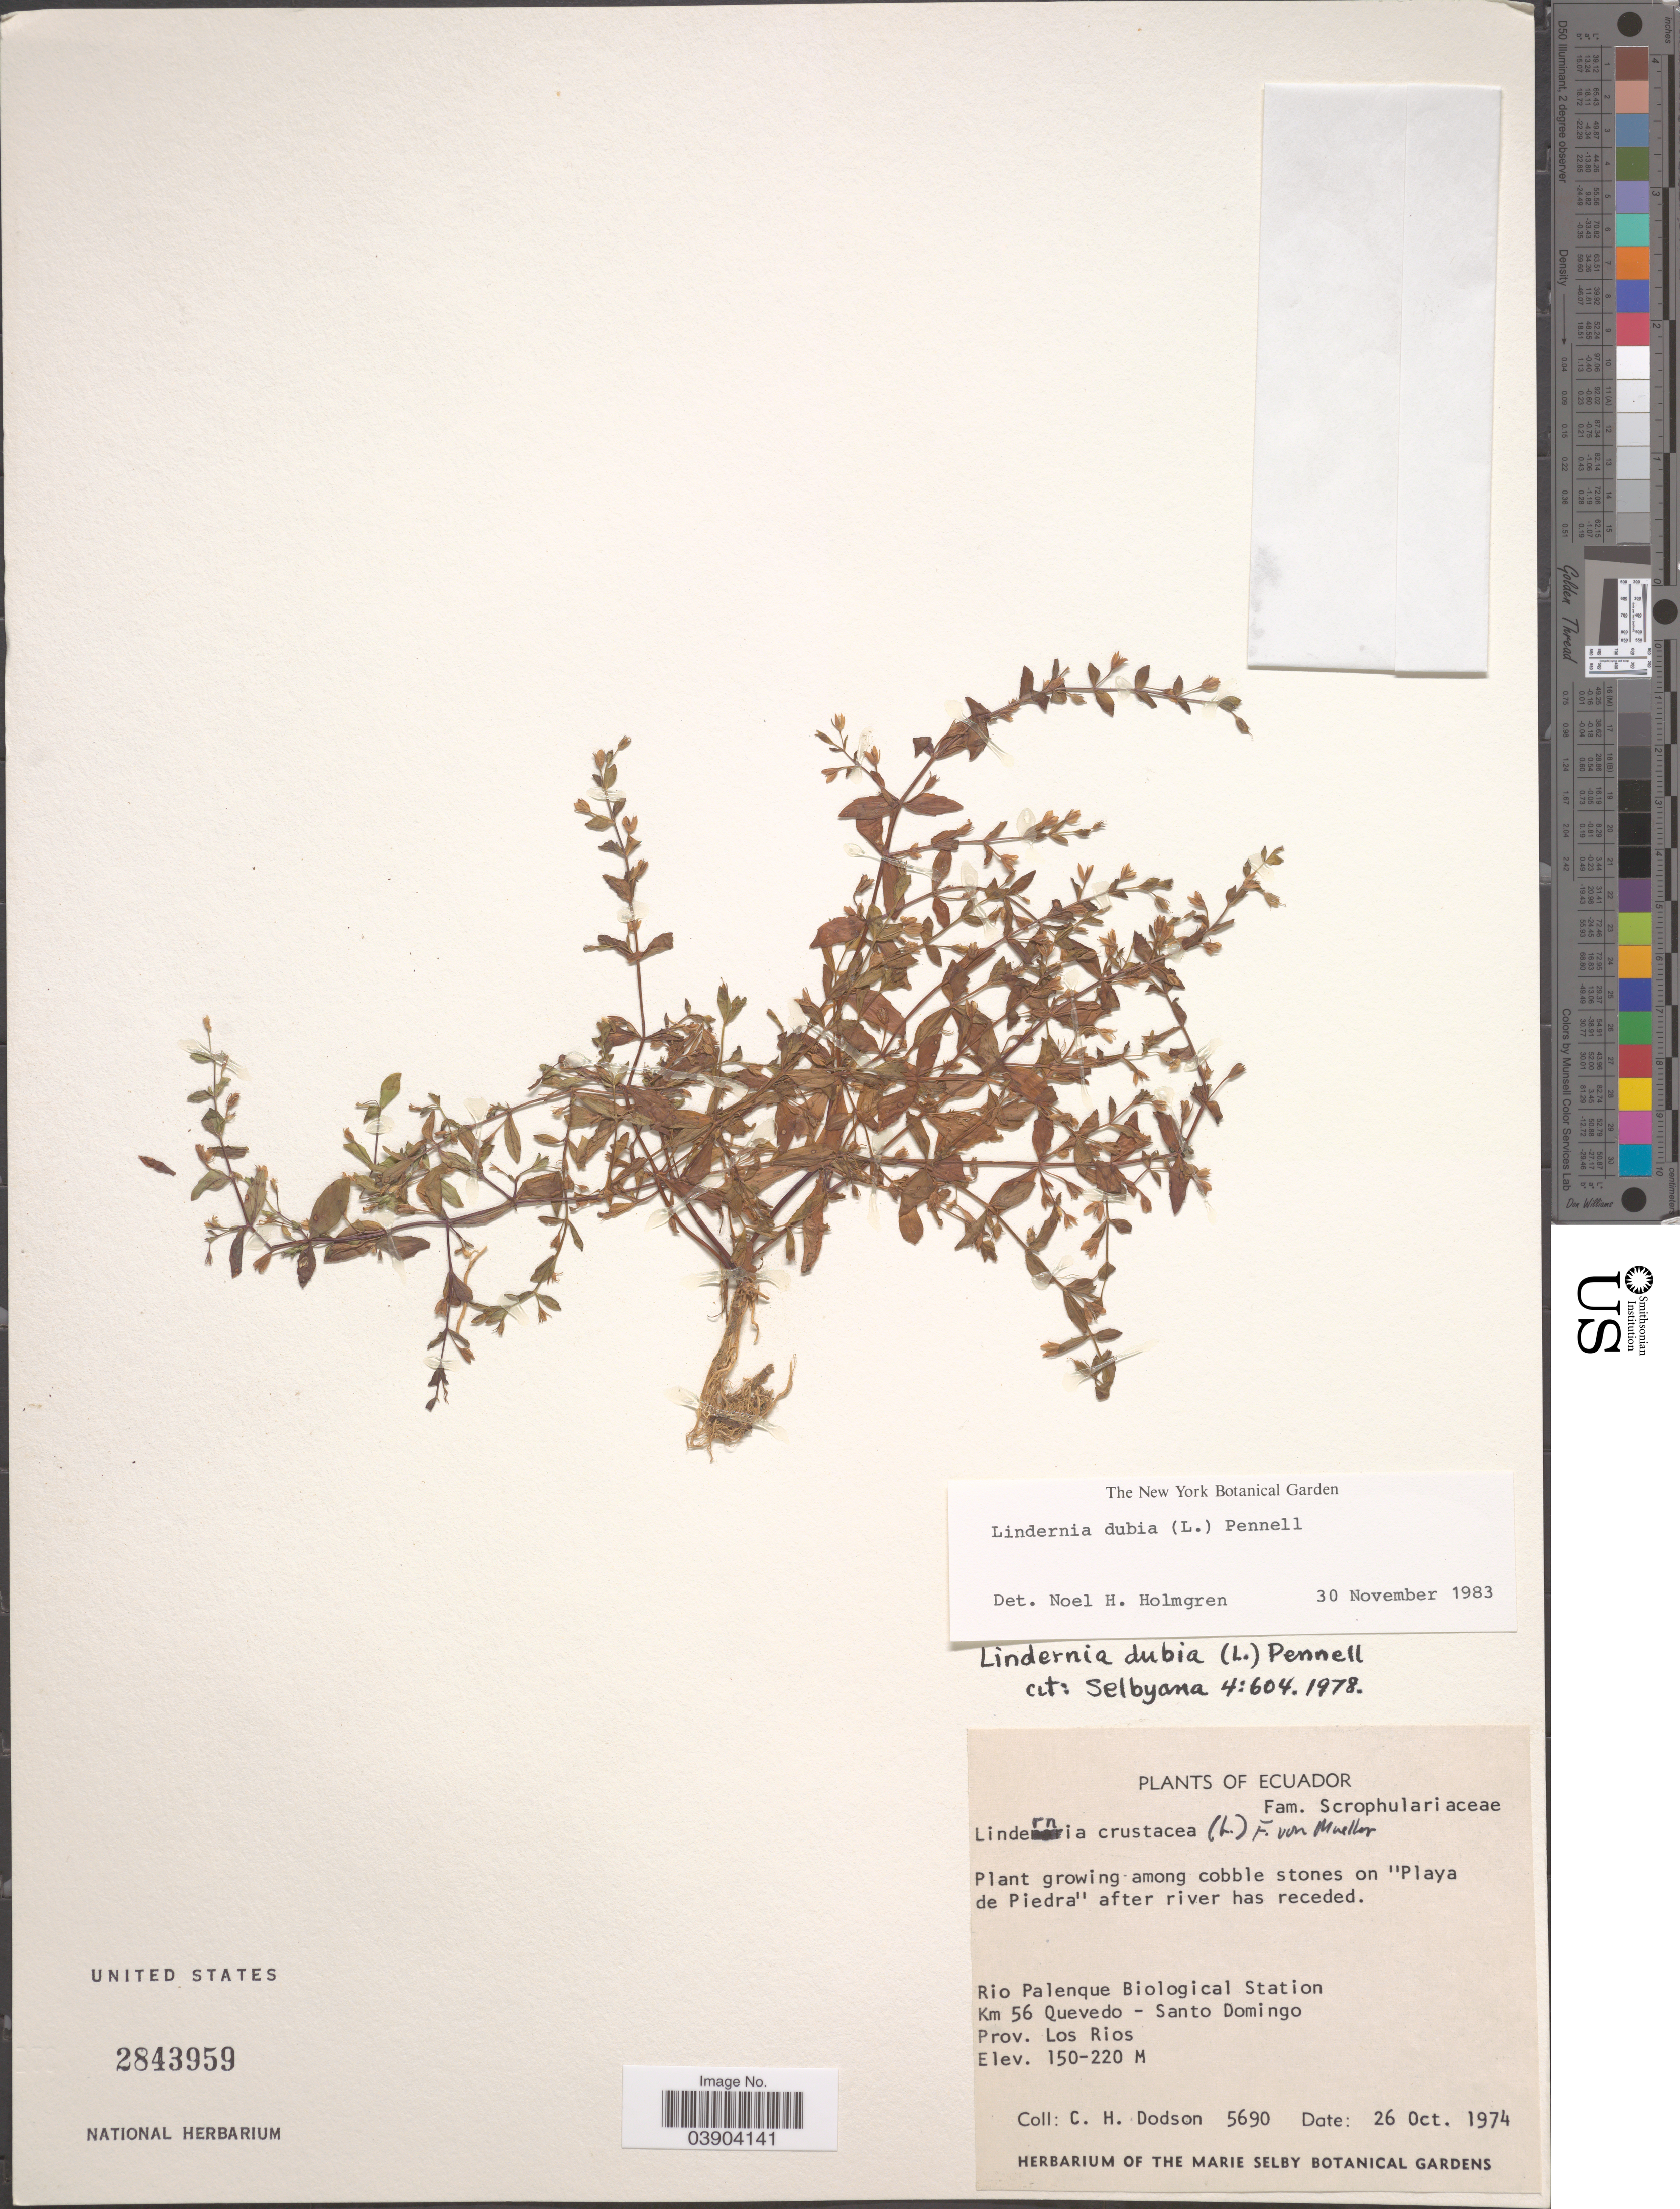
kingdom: Plantae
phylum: Tracheophyta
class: Magnoliopsida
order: Lamiales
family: Linderniaceae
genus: Lindernia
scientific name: Lindernia dubia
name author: (L.) Pennell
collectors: C. H. Dodson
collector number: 5690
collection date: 1974-10-26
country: Ecuador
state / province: Los Ríos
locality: Rio Palenque Biological Station. Km 56 Quevedo - Santo Domingo.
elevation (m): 150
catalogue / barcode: US 2843959